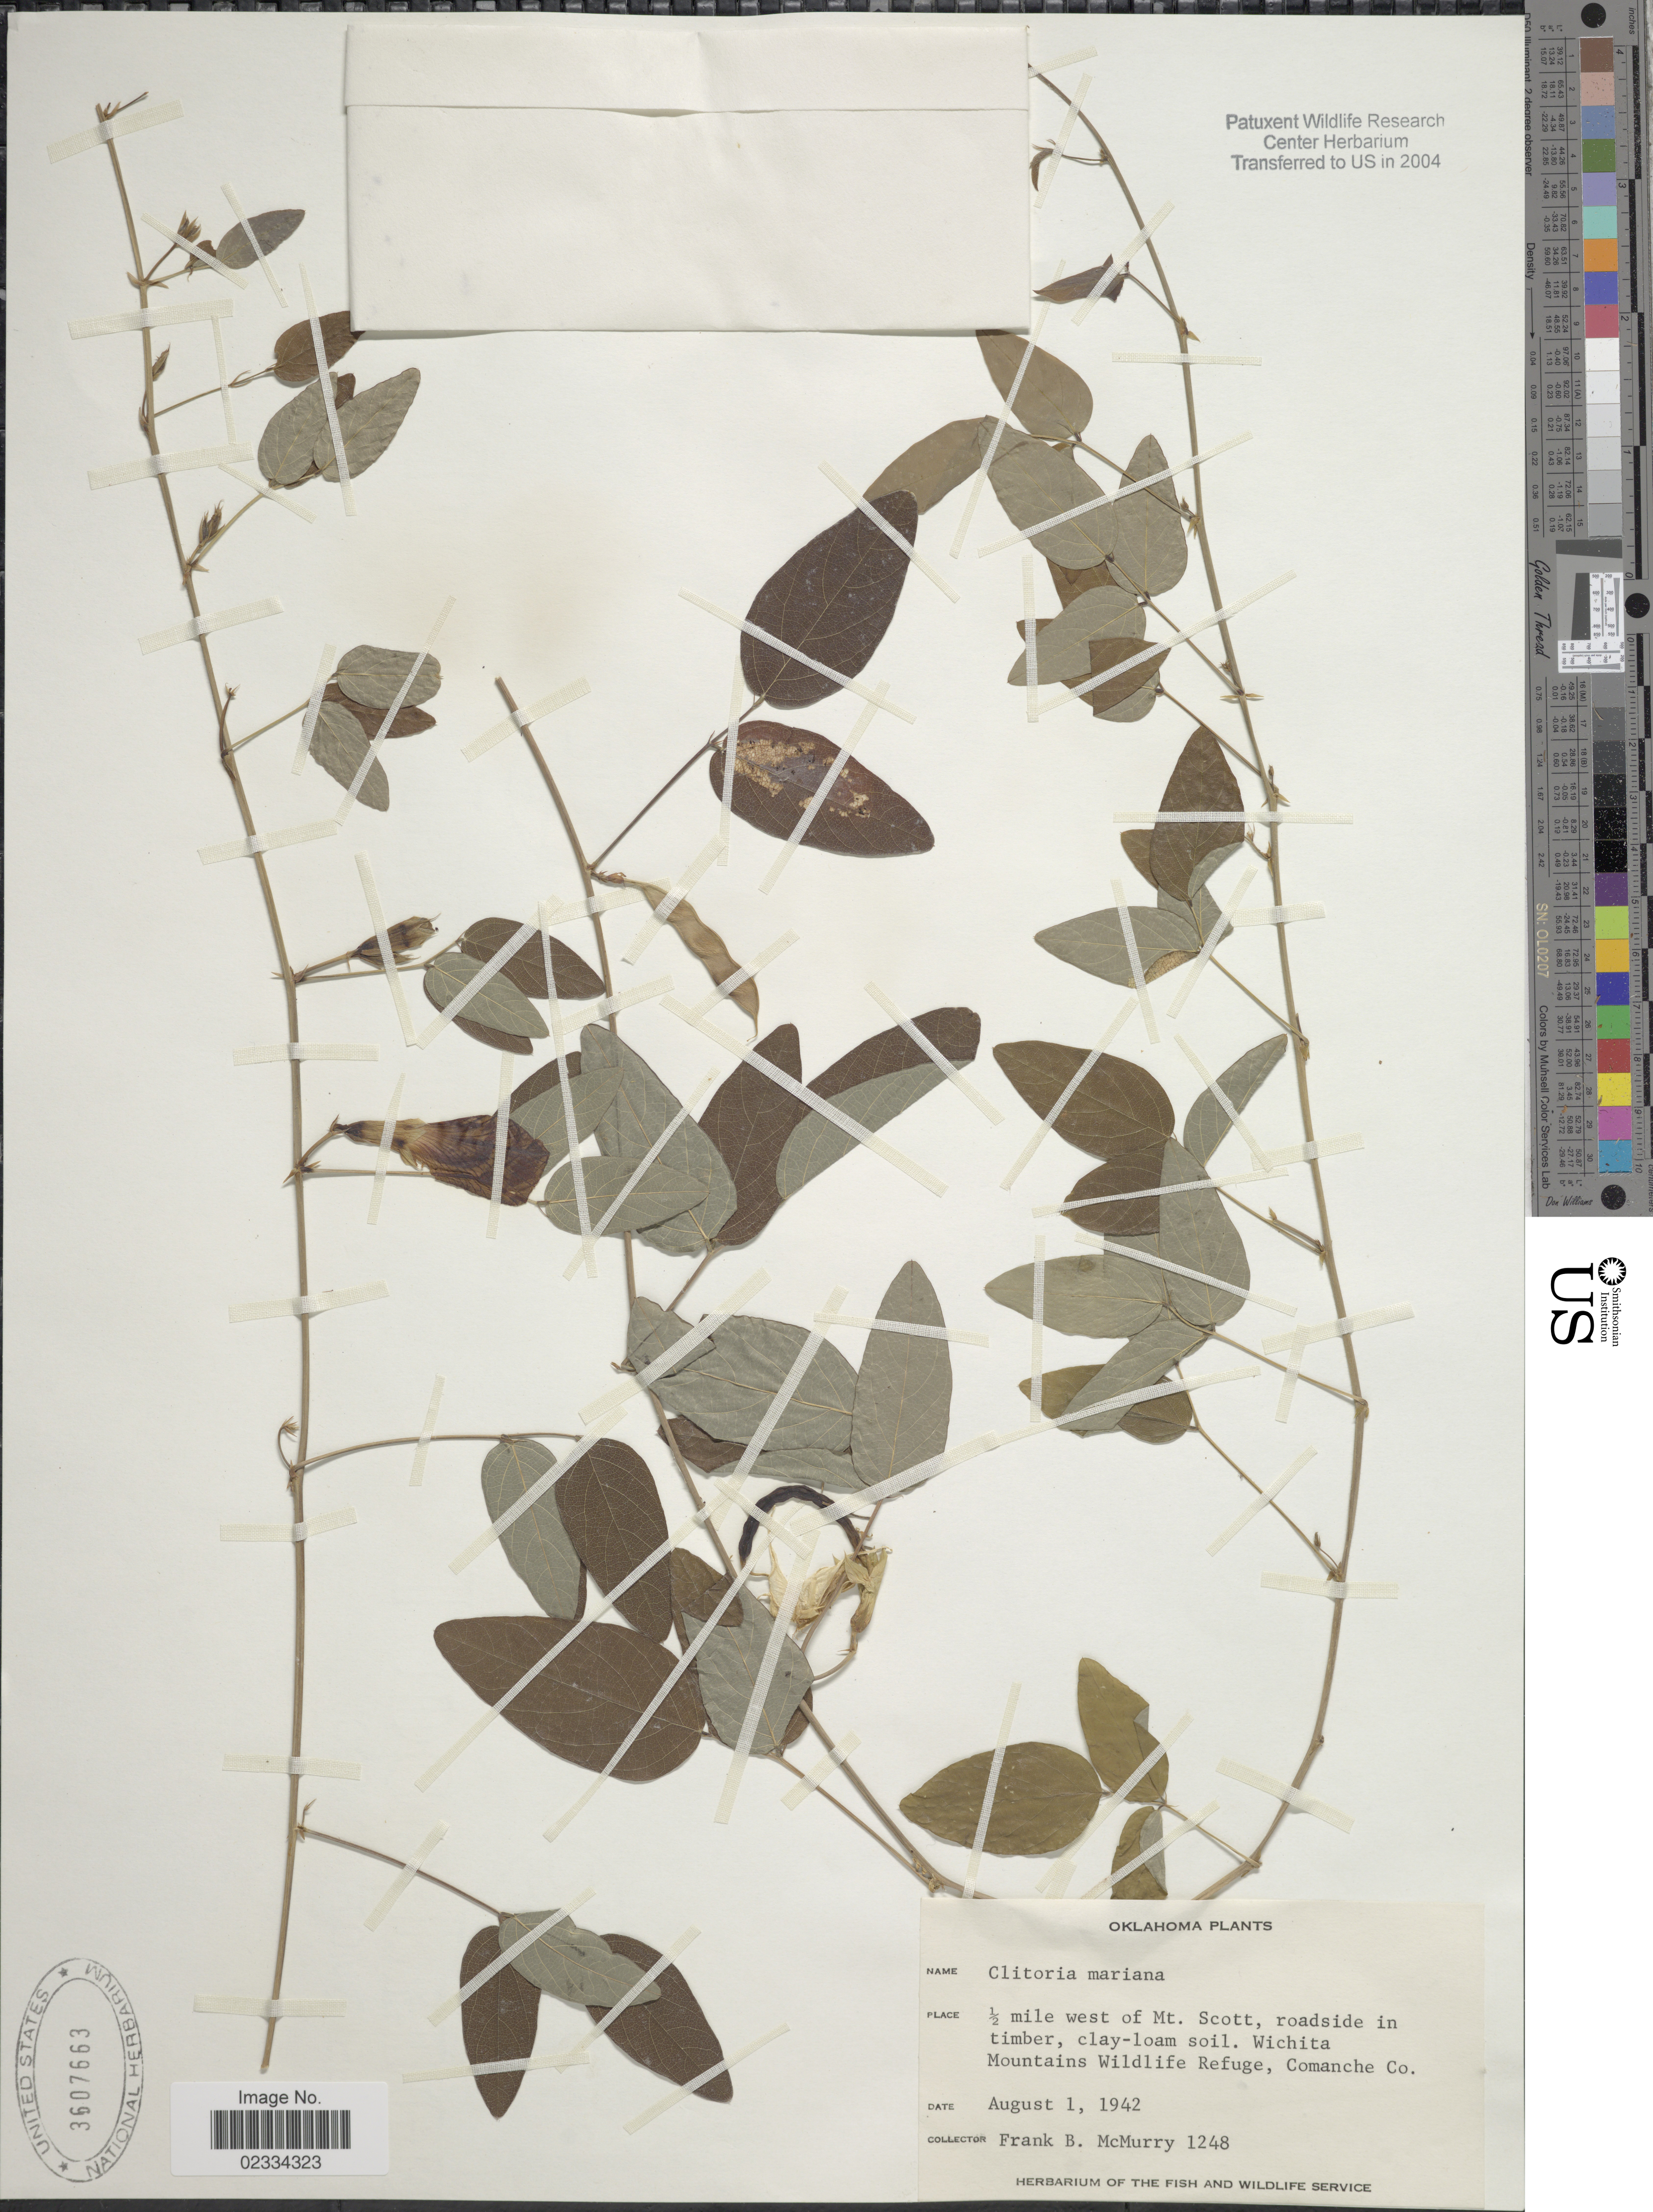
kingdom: Plantae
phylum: Tracheophyta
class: Magnoliopsida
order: Fabales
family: Fabaceae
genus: Clitoria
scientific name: Clitoria mariana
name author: L.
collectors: F. B. McMurry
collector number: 1248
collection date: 1942-08-01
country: United States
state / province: Oklahoma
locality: ½ mile west of Mt. Scott, Wichita Mountains Wildlife Refuge, Comanche Co.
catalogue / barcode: US 3607663